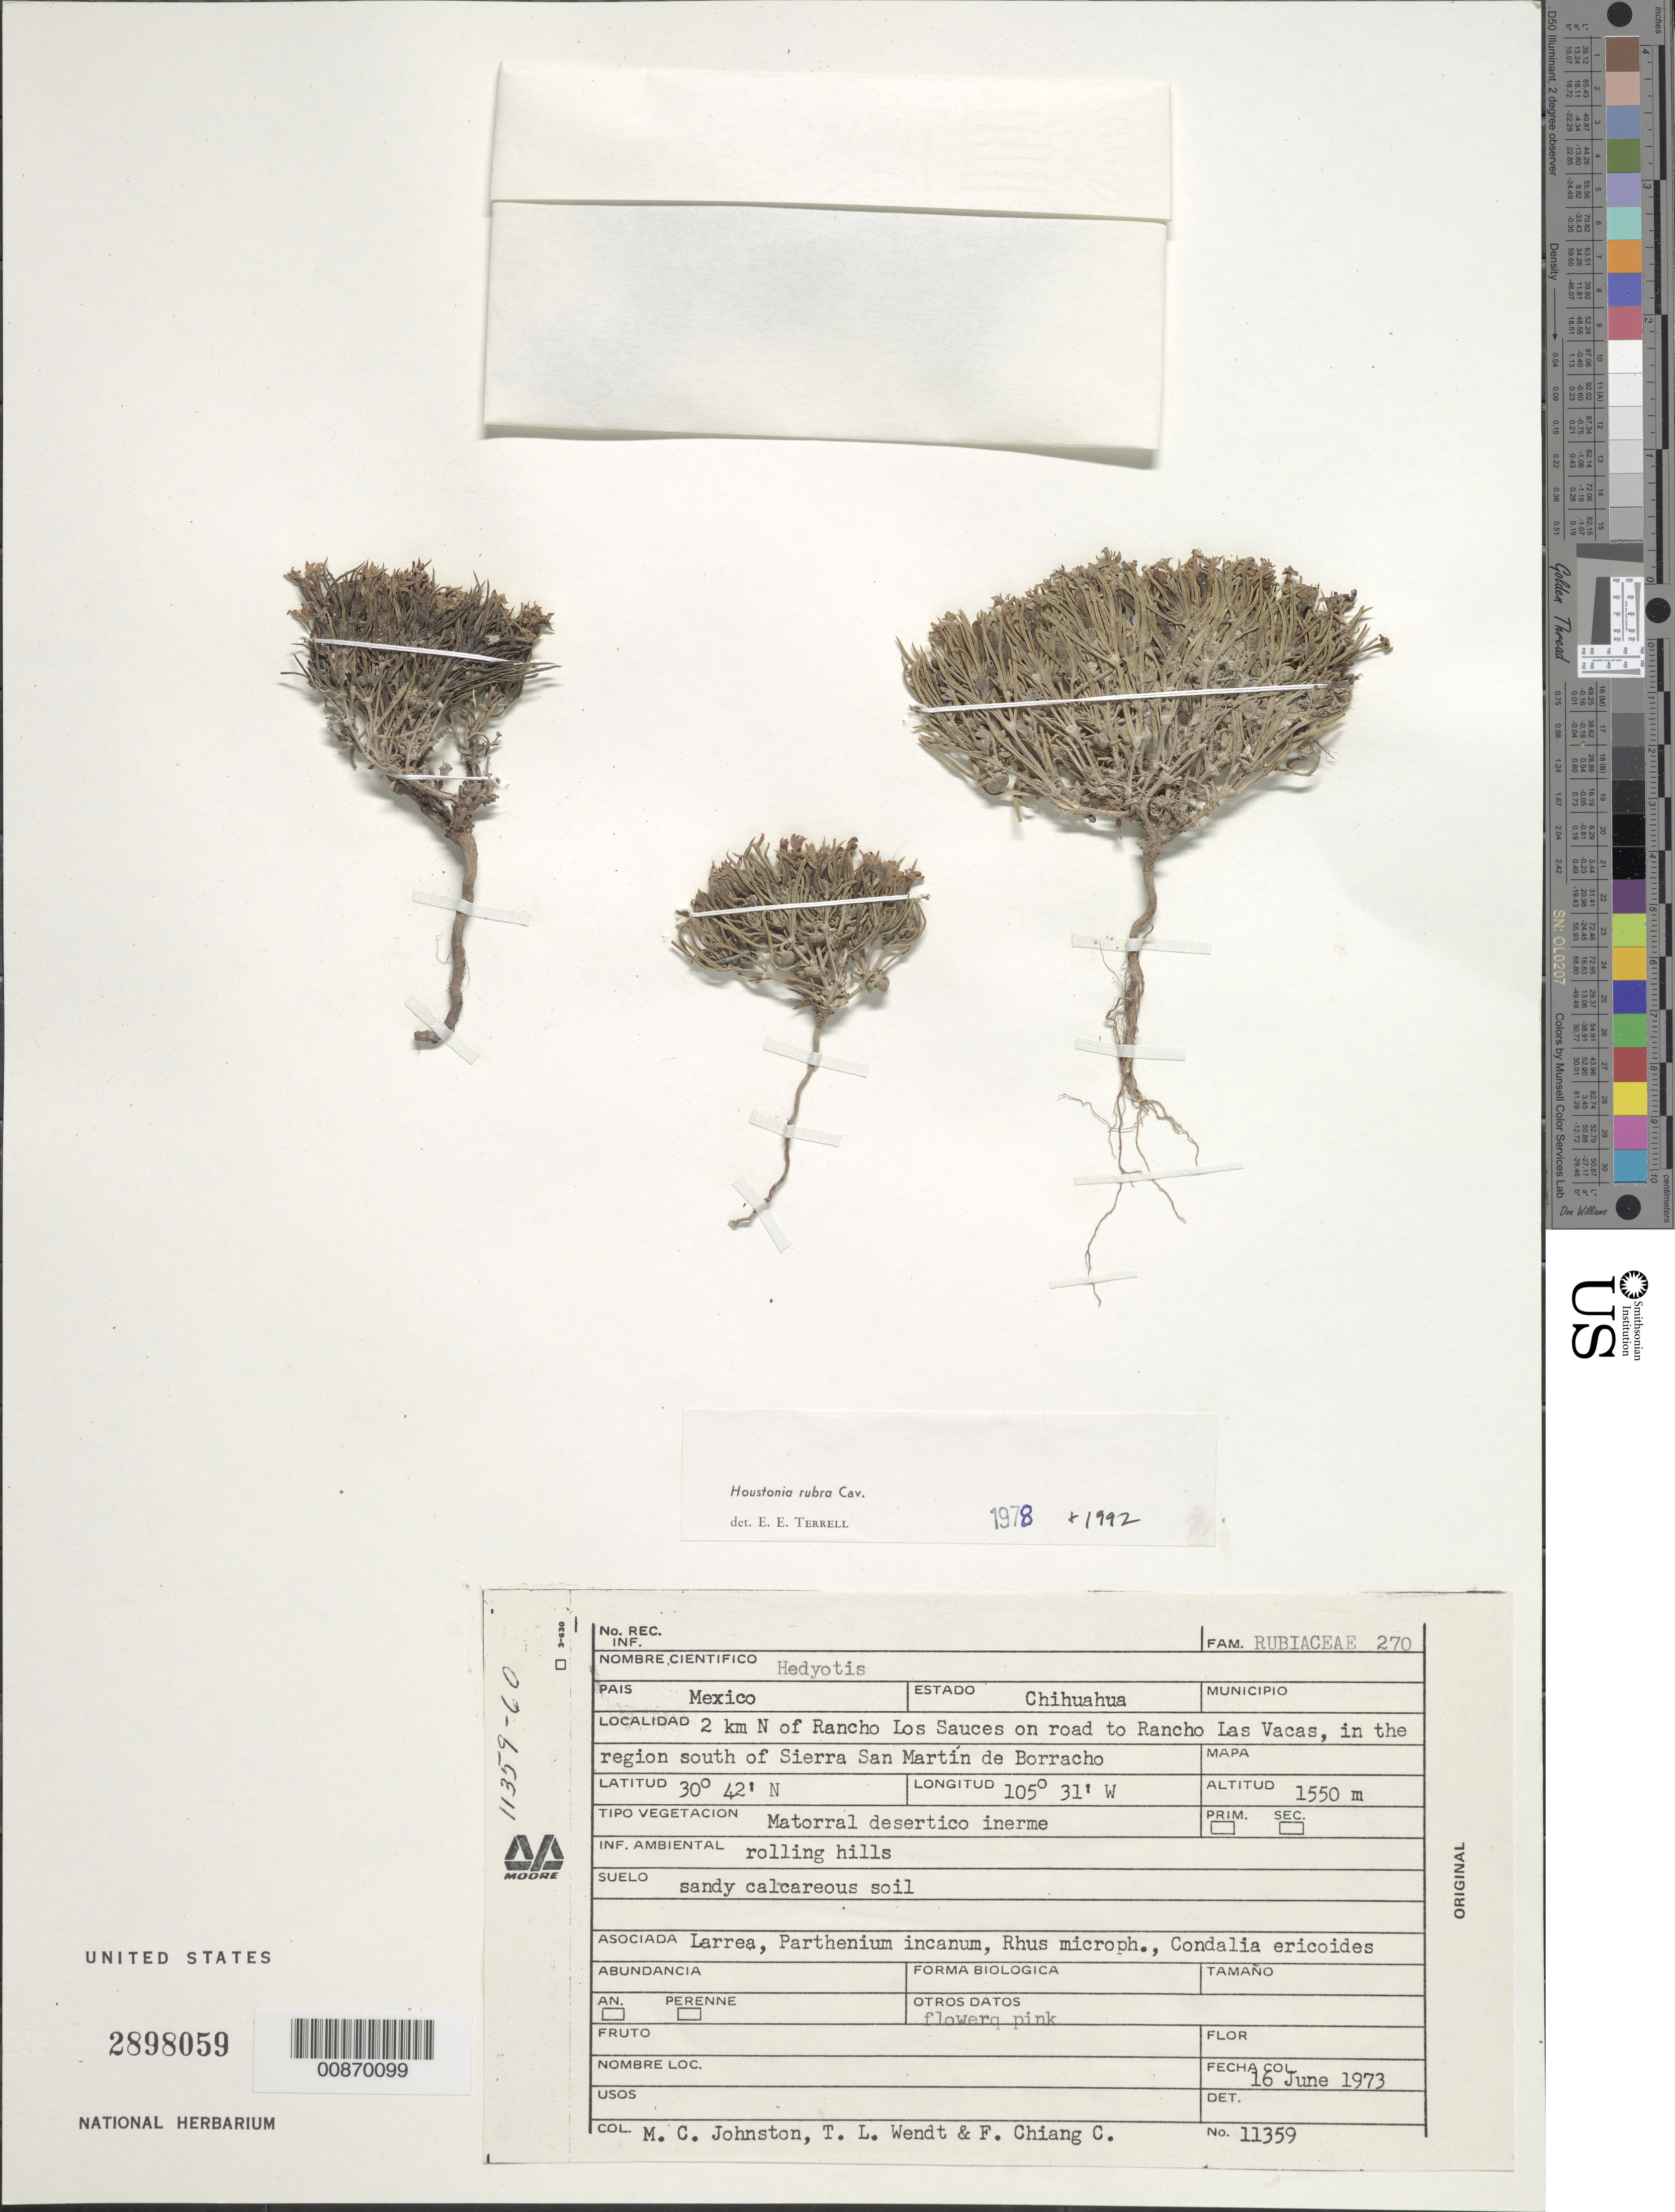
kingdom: Plantae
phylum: Tracheophyta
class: Magnoliopsida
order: Gentianales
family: Rubiaceae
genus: Houstonia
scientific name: Houstonia rubra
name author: Cav.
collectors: M. Johnston, T. L. Wendt & F. Chiang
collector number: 11359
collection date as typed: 16 Jun 1973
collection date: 1973-06-16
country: Mexico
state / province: Chihuahua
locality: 2 km. N of Rancho Los Sauces on road to Rancho Las Vacas, in the region south of Sierra San Martín de Borracho.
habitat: Matorral desertico inerme. Rolling hills. Sandy calcareous soil.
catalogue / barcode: US 2898059